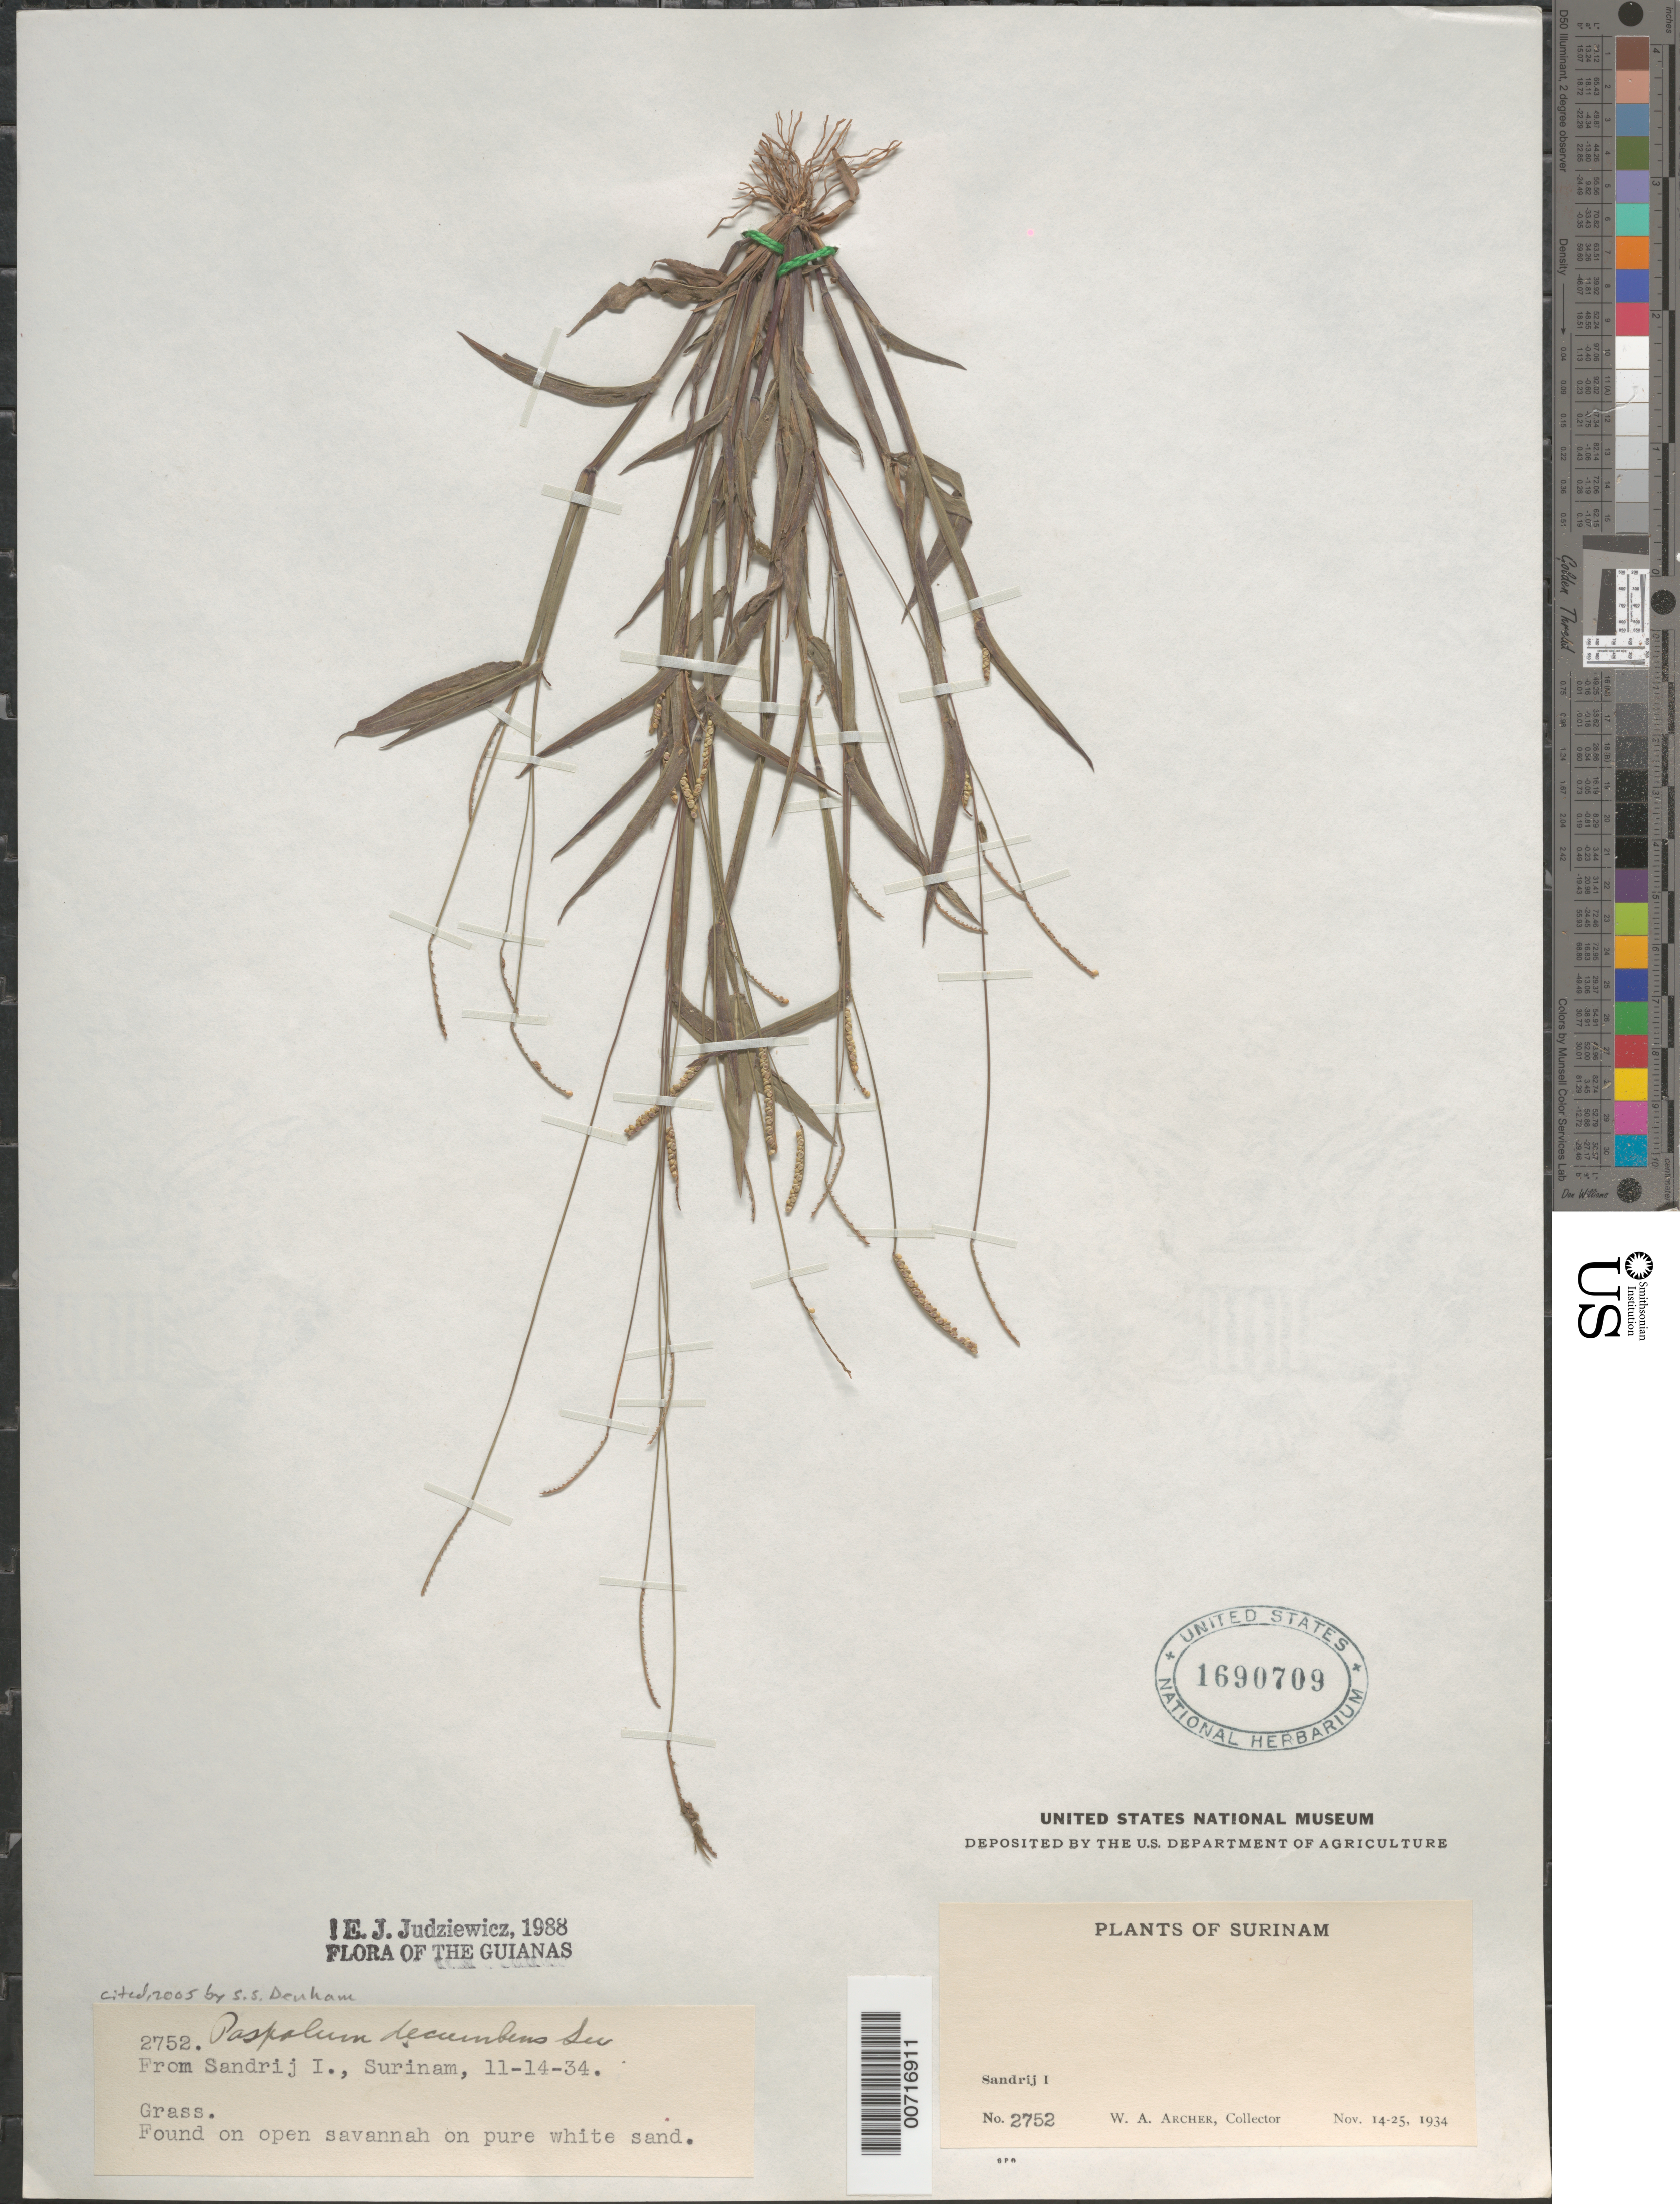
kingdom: Plantae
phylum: Tracheophyta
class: Liliopsida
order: Poales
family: Poaceae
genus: Paspalum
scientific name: Paspalum decumbens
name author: Sw.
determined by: Judziewicz, E. J.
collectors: W. A. Archer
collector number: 2752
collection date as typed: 14-Nov-34 to 25-Nov-34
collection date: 1934-11-14/1934-11-25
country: Suriname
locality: Zanderij I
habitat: Open savanna in pure white sand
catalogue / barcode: US 1690709